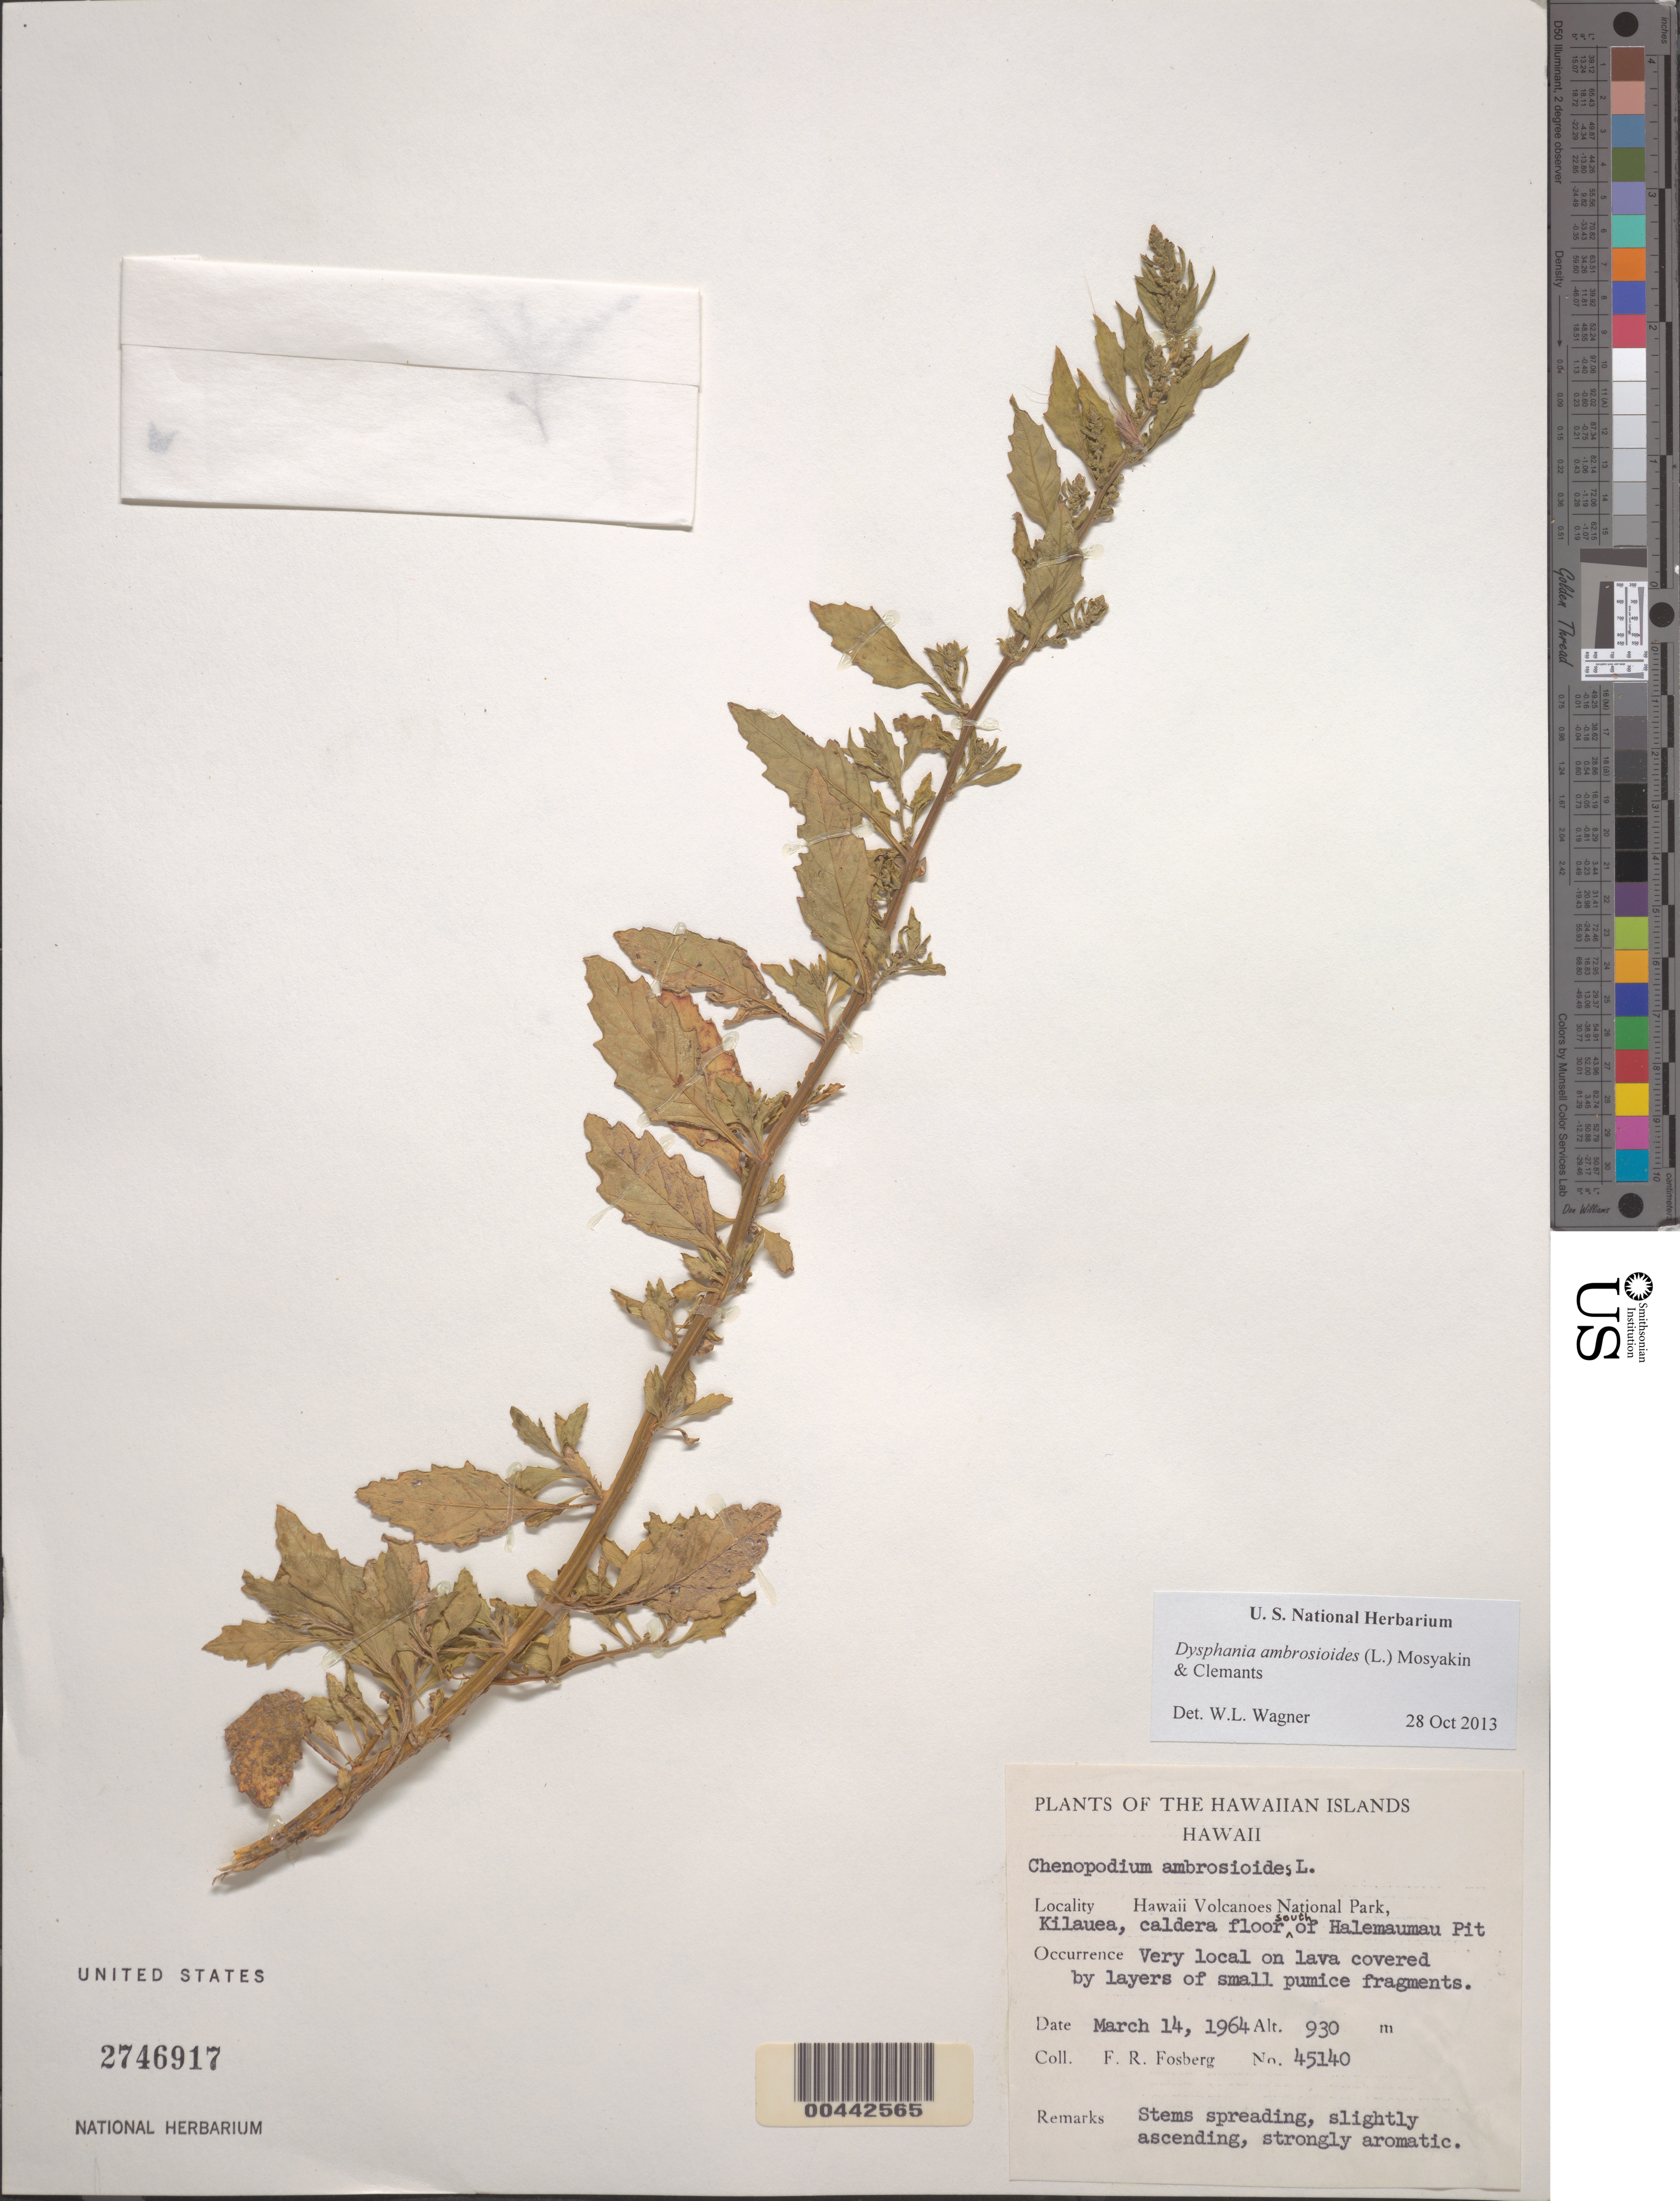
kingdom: Plantae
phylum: Tracheophyta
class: Magnoliopsida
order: Caryophyllales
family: Amaranthaceae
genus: Dysphania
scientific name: Dysphania ambrosioides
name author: (L.) Mosyakin & Clemants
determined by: Wagner, W. L., (BOT), Smithsonian Institution - National Museum of Natural History (UNITED STATES)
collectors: F. R. Fosberg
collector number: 45140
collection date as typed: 14 Mar 1964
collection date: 1964-03-14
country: United States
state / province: Hawaii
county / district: Hawaii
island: Hawaii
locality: Hawaii Volcanoes National Park, Kilauea, caldera floor south of Halemaumau Pit.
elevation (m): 930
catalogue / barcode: US 2746917